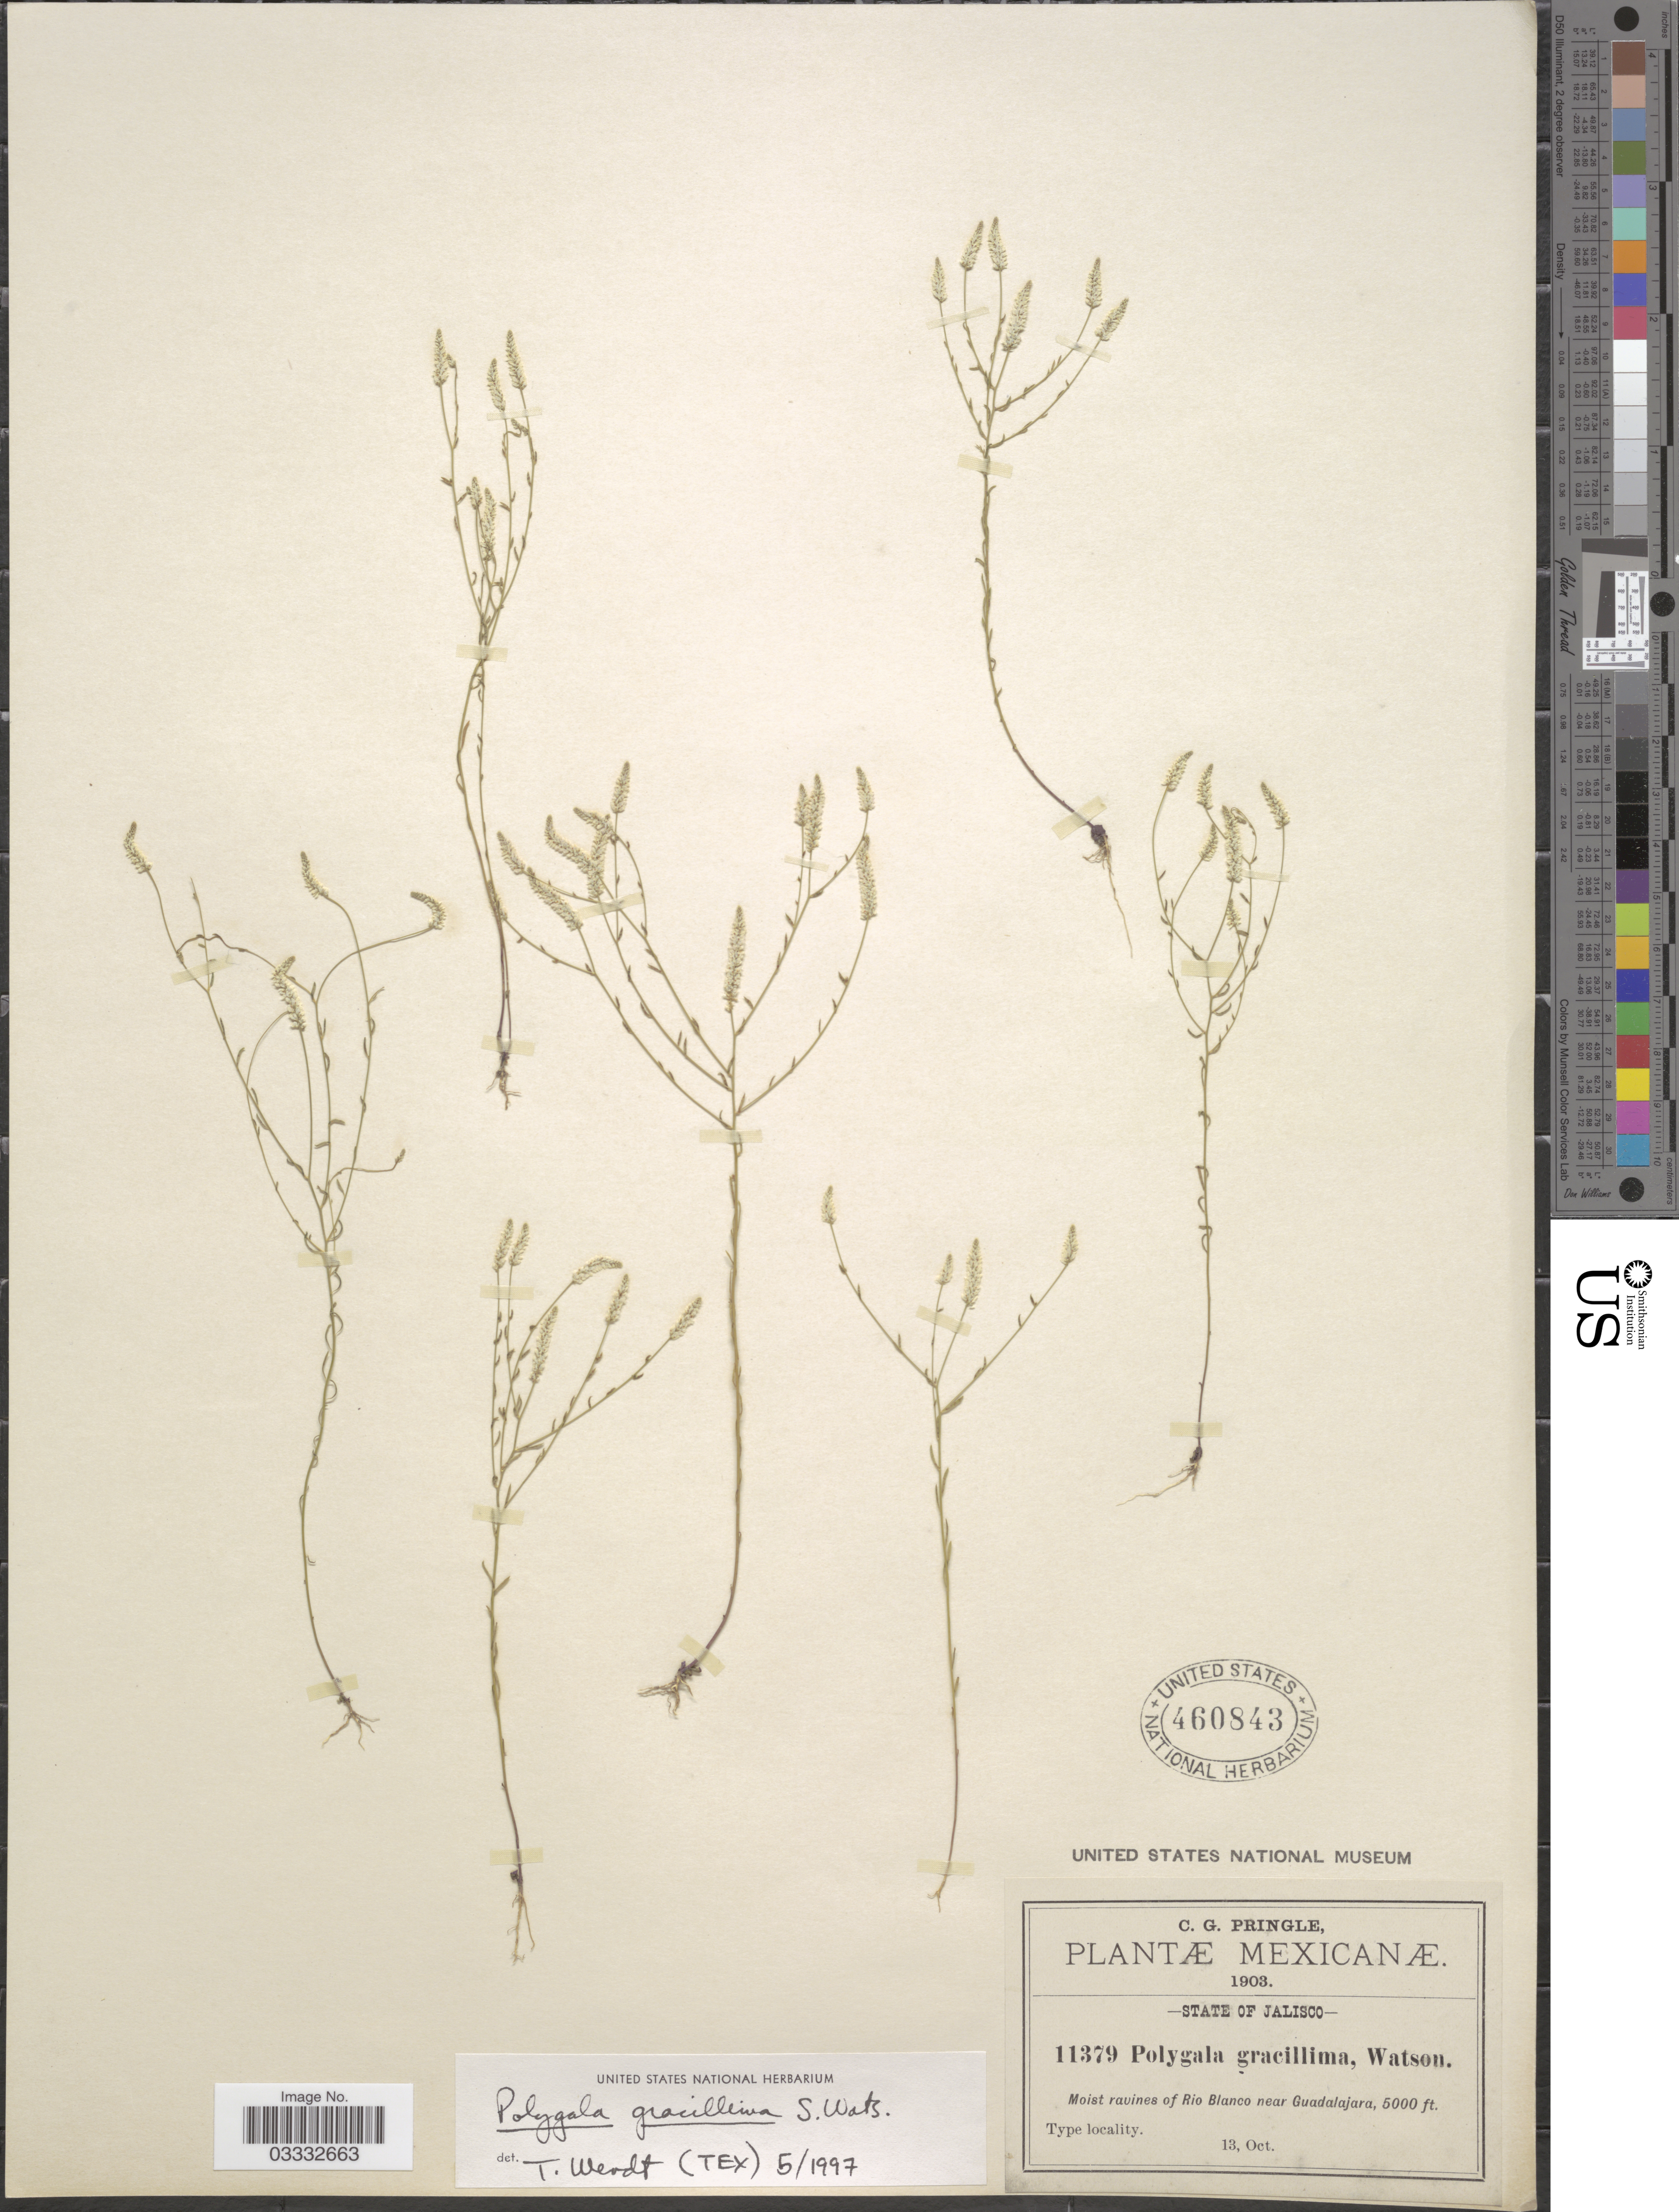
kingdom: Plantae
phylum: Tracheophyta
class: Magnoliopsida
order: Fabales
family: Polygalaceae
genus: Polygala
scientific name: Polygala gracillima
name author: S. Watson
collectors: C. G. Pringle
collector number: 11379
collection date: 1903-10-13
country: Mexico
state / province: Jalisco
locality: Moist ravines of Rio Blanco near Guadalajara.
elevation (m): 1524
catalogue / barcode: US 460843